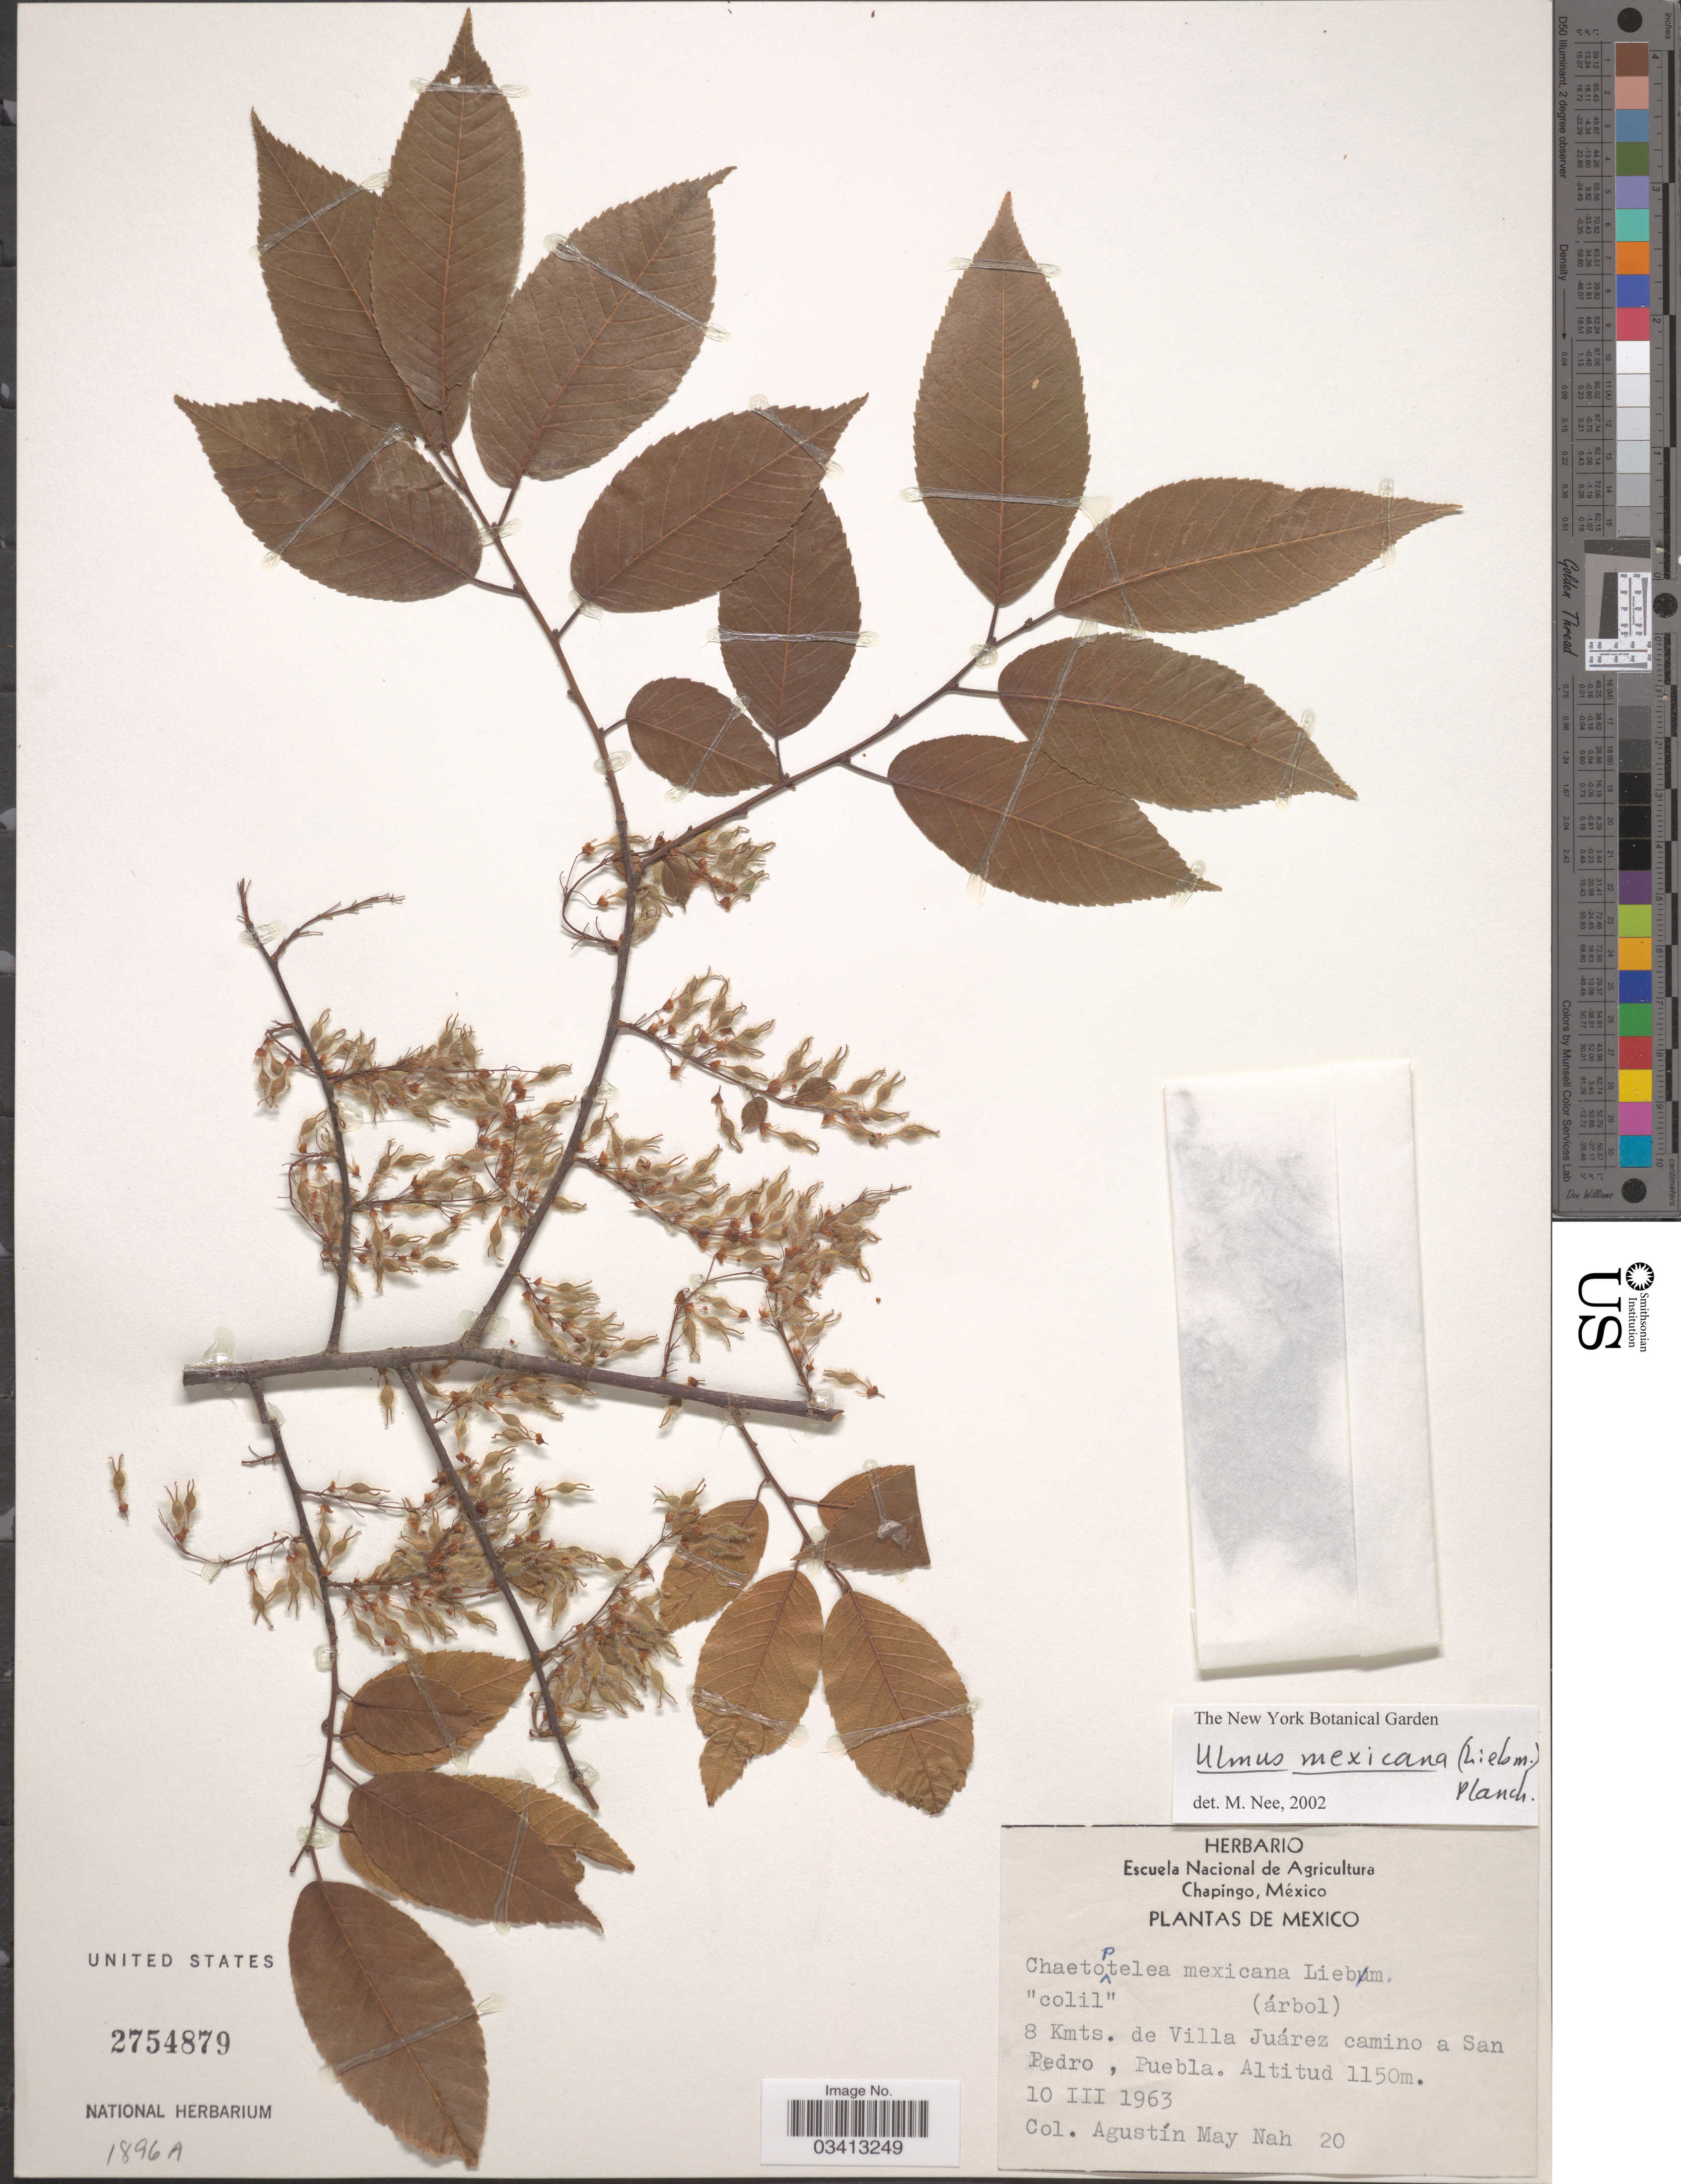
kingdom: Plantae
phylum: Tracheophyta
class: Magnoliopsida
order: Rosales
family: Ulmaceae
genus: Ulmus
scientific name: Ulmus mexicana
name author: (Liebm.) Planch.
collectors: A. Nah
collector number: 20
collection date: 1963-03-10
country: Mexico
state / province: Puebla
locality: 8 Kmts. de Villa Juárez camino a San Pedro.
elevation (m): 1150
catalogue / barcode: US 2754879